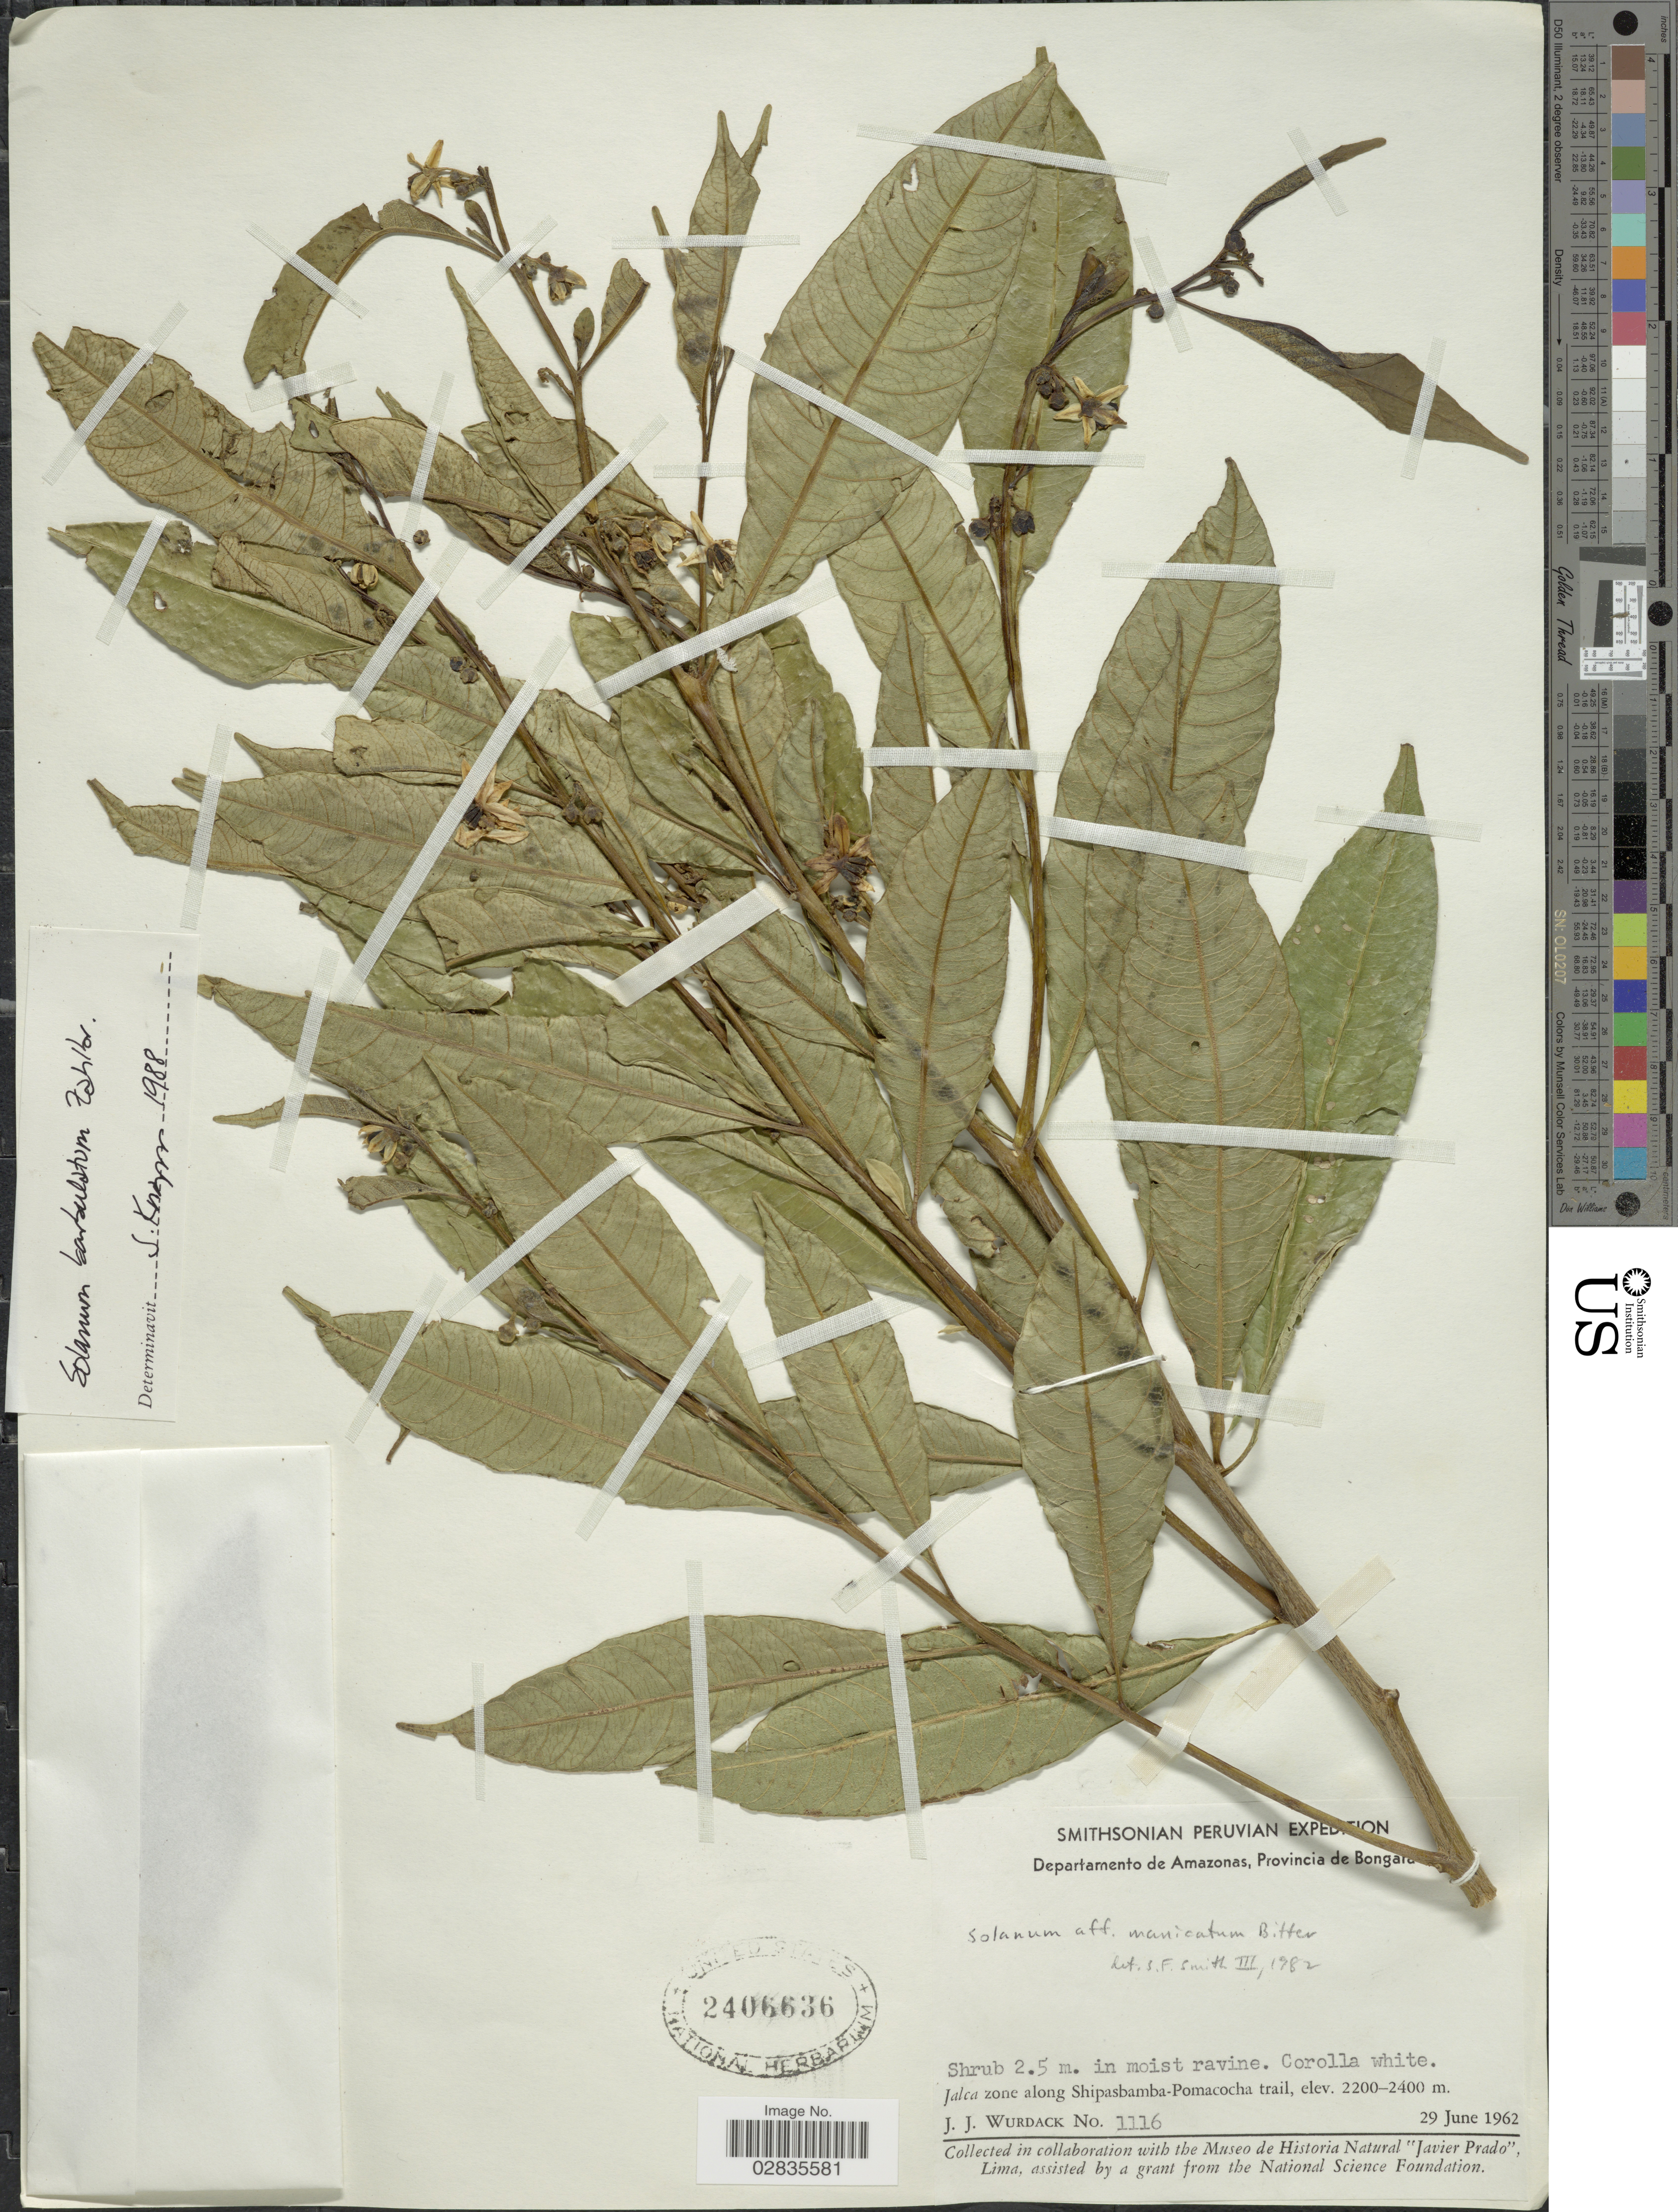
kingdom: Plantae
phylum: Tracheophyta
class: Magnoliopsida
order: Solanales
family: Solanaceae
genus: Solanum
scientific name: Solanum barbulatum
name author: Zahlbr.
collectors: J. J. Wurdack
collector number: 1116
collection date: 1962-06-29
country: Peru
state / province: Amazonas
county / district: Bongará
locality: Departamento de Amazonas, Provincia de Bongara, Jalca zone along Shipasbamba-Pomacocha trail.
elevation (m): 2200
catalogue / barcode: US 2406636